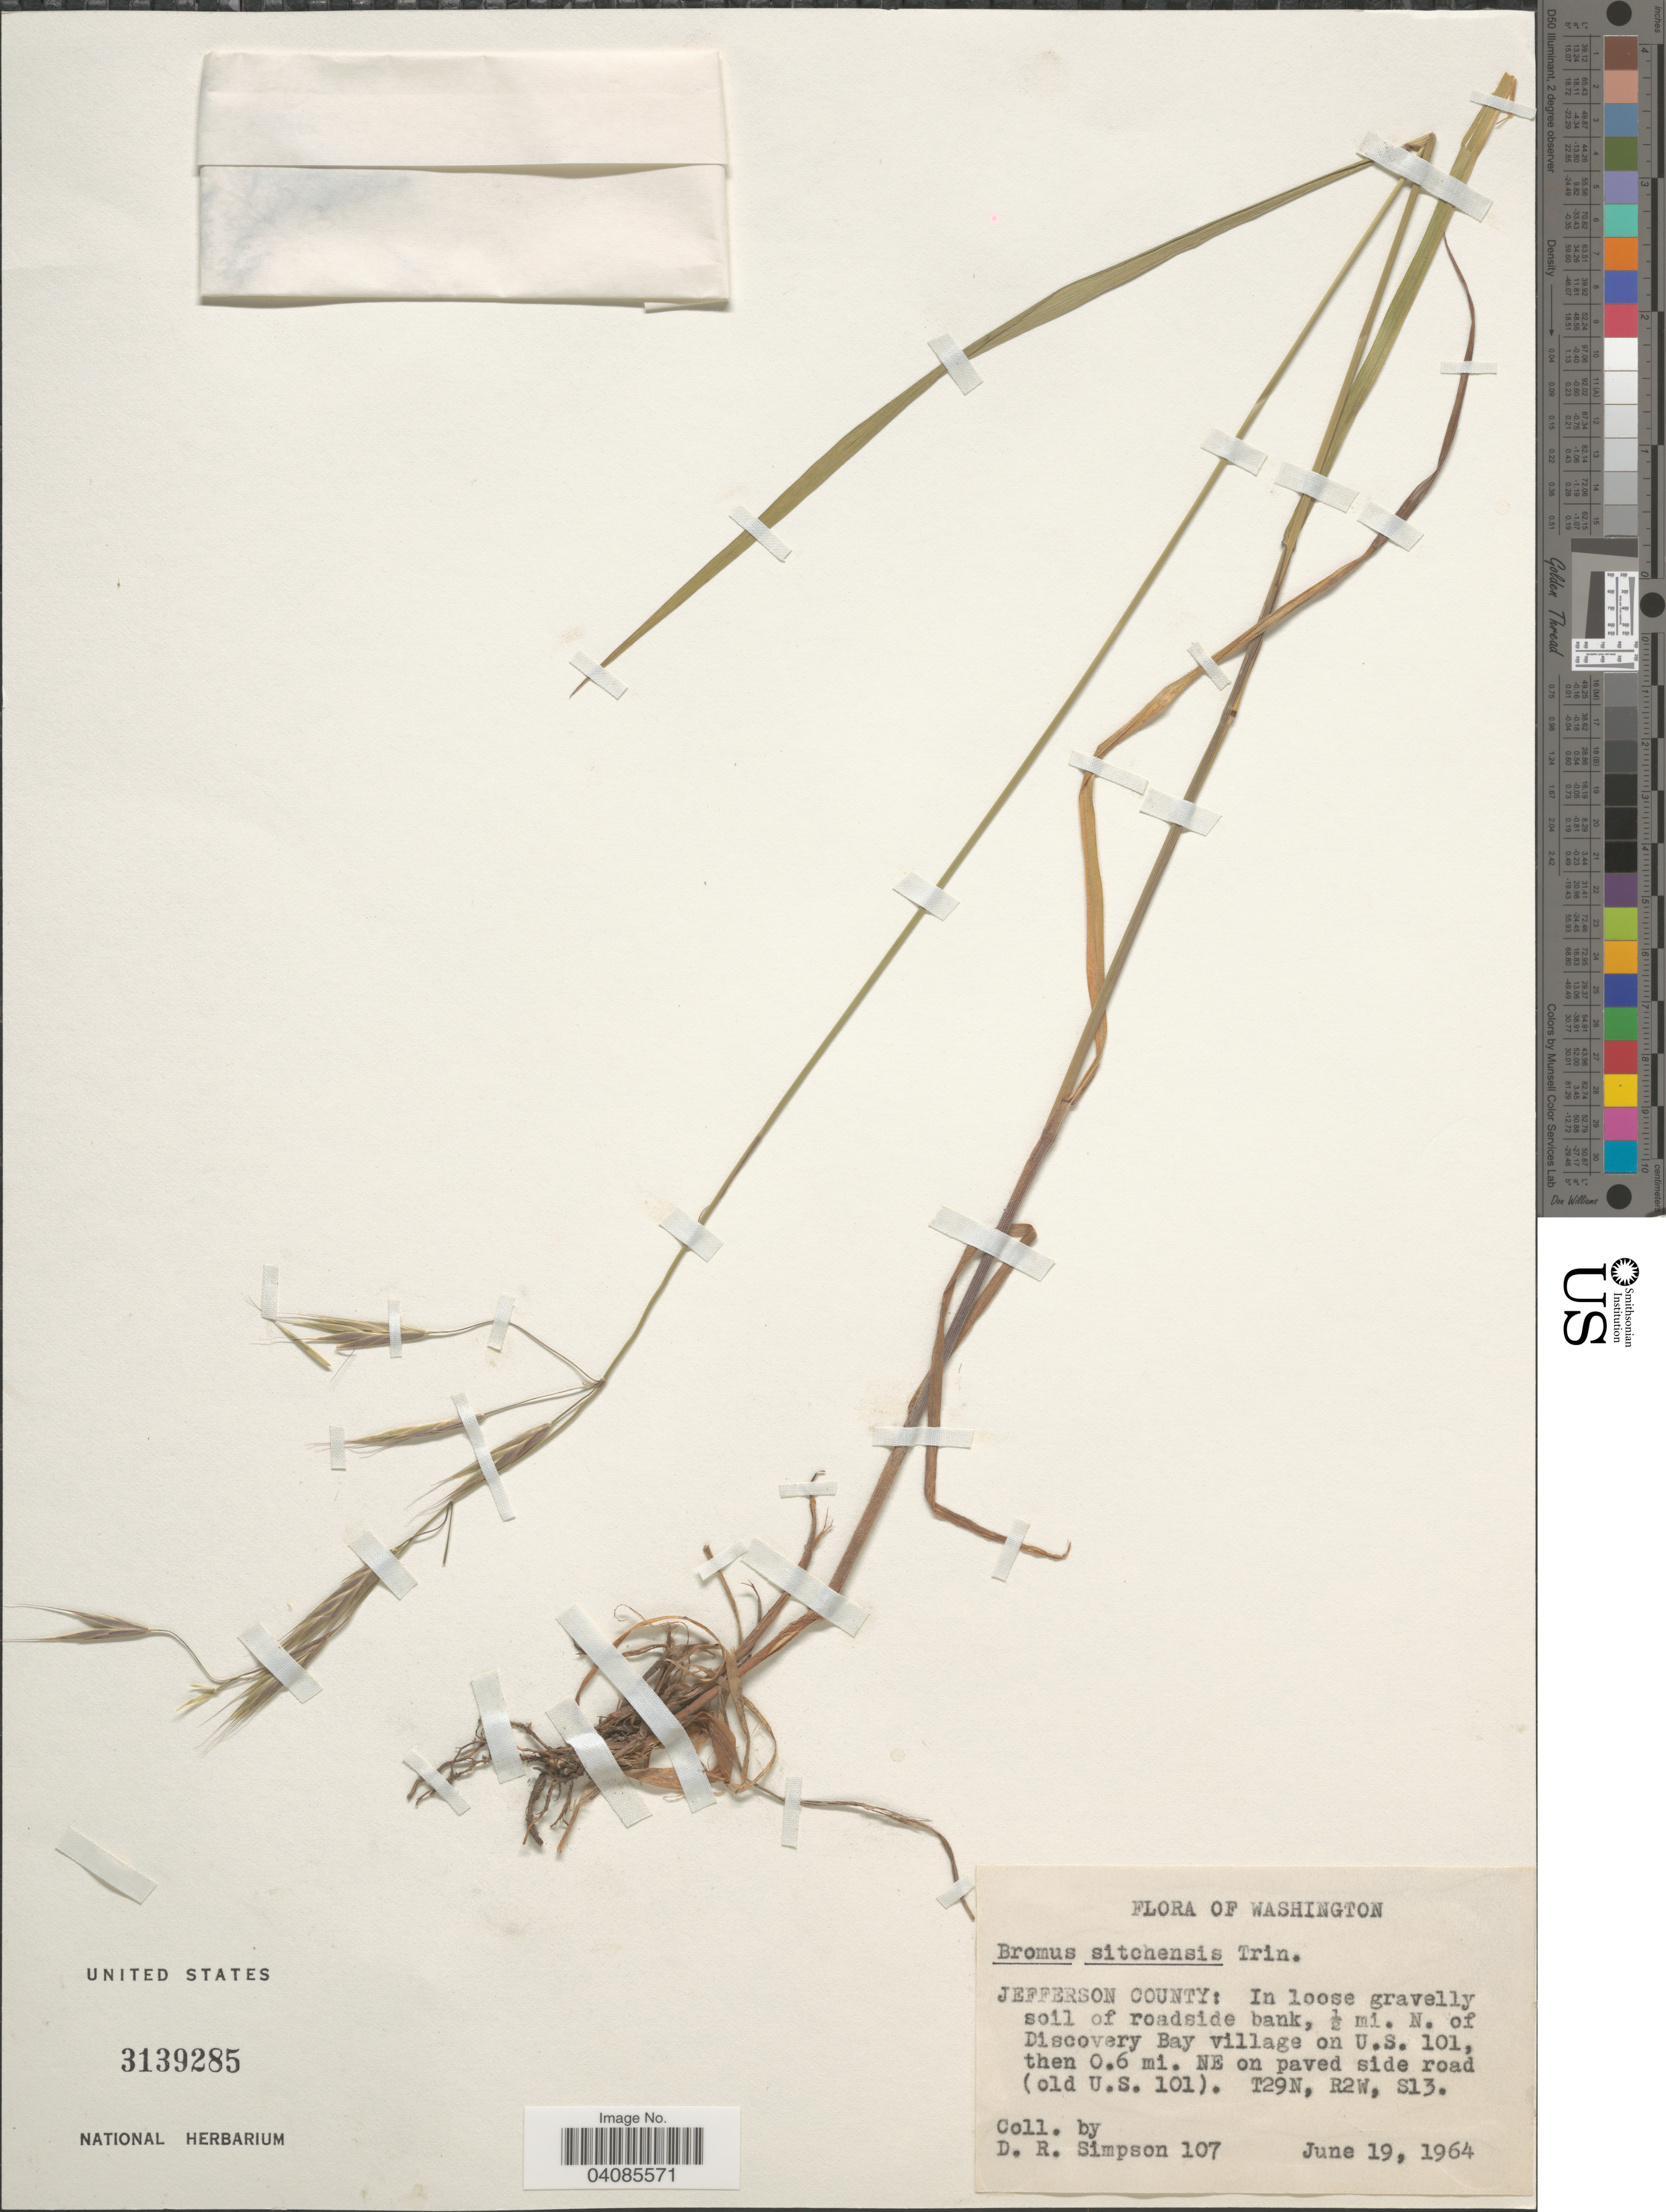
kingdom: Plantae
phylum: Tracheophyta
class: Liliopsida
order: Poales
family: Poaceae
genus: Bromus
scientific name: Bromus sitchensis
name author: Trin. in Bong.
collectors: D. R. Simpson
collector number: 107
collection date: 1964-06-19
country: United States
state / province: Washington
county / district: Jefferson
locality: Jefferson County: ½ mi. N. of Discovery Bay village on U.S. 101, then 0.6 mi. NE on paved side road (old U.S. 101). T29N, R2W, S13.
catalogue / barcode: US 3139285